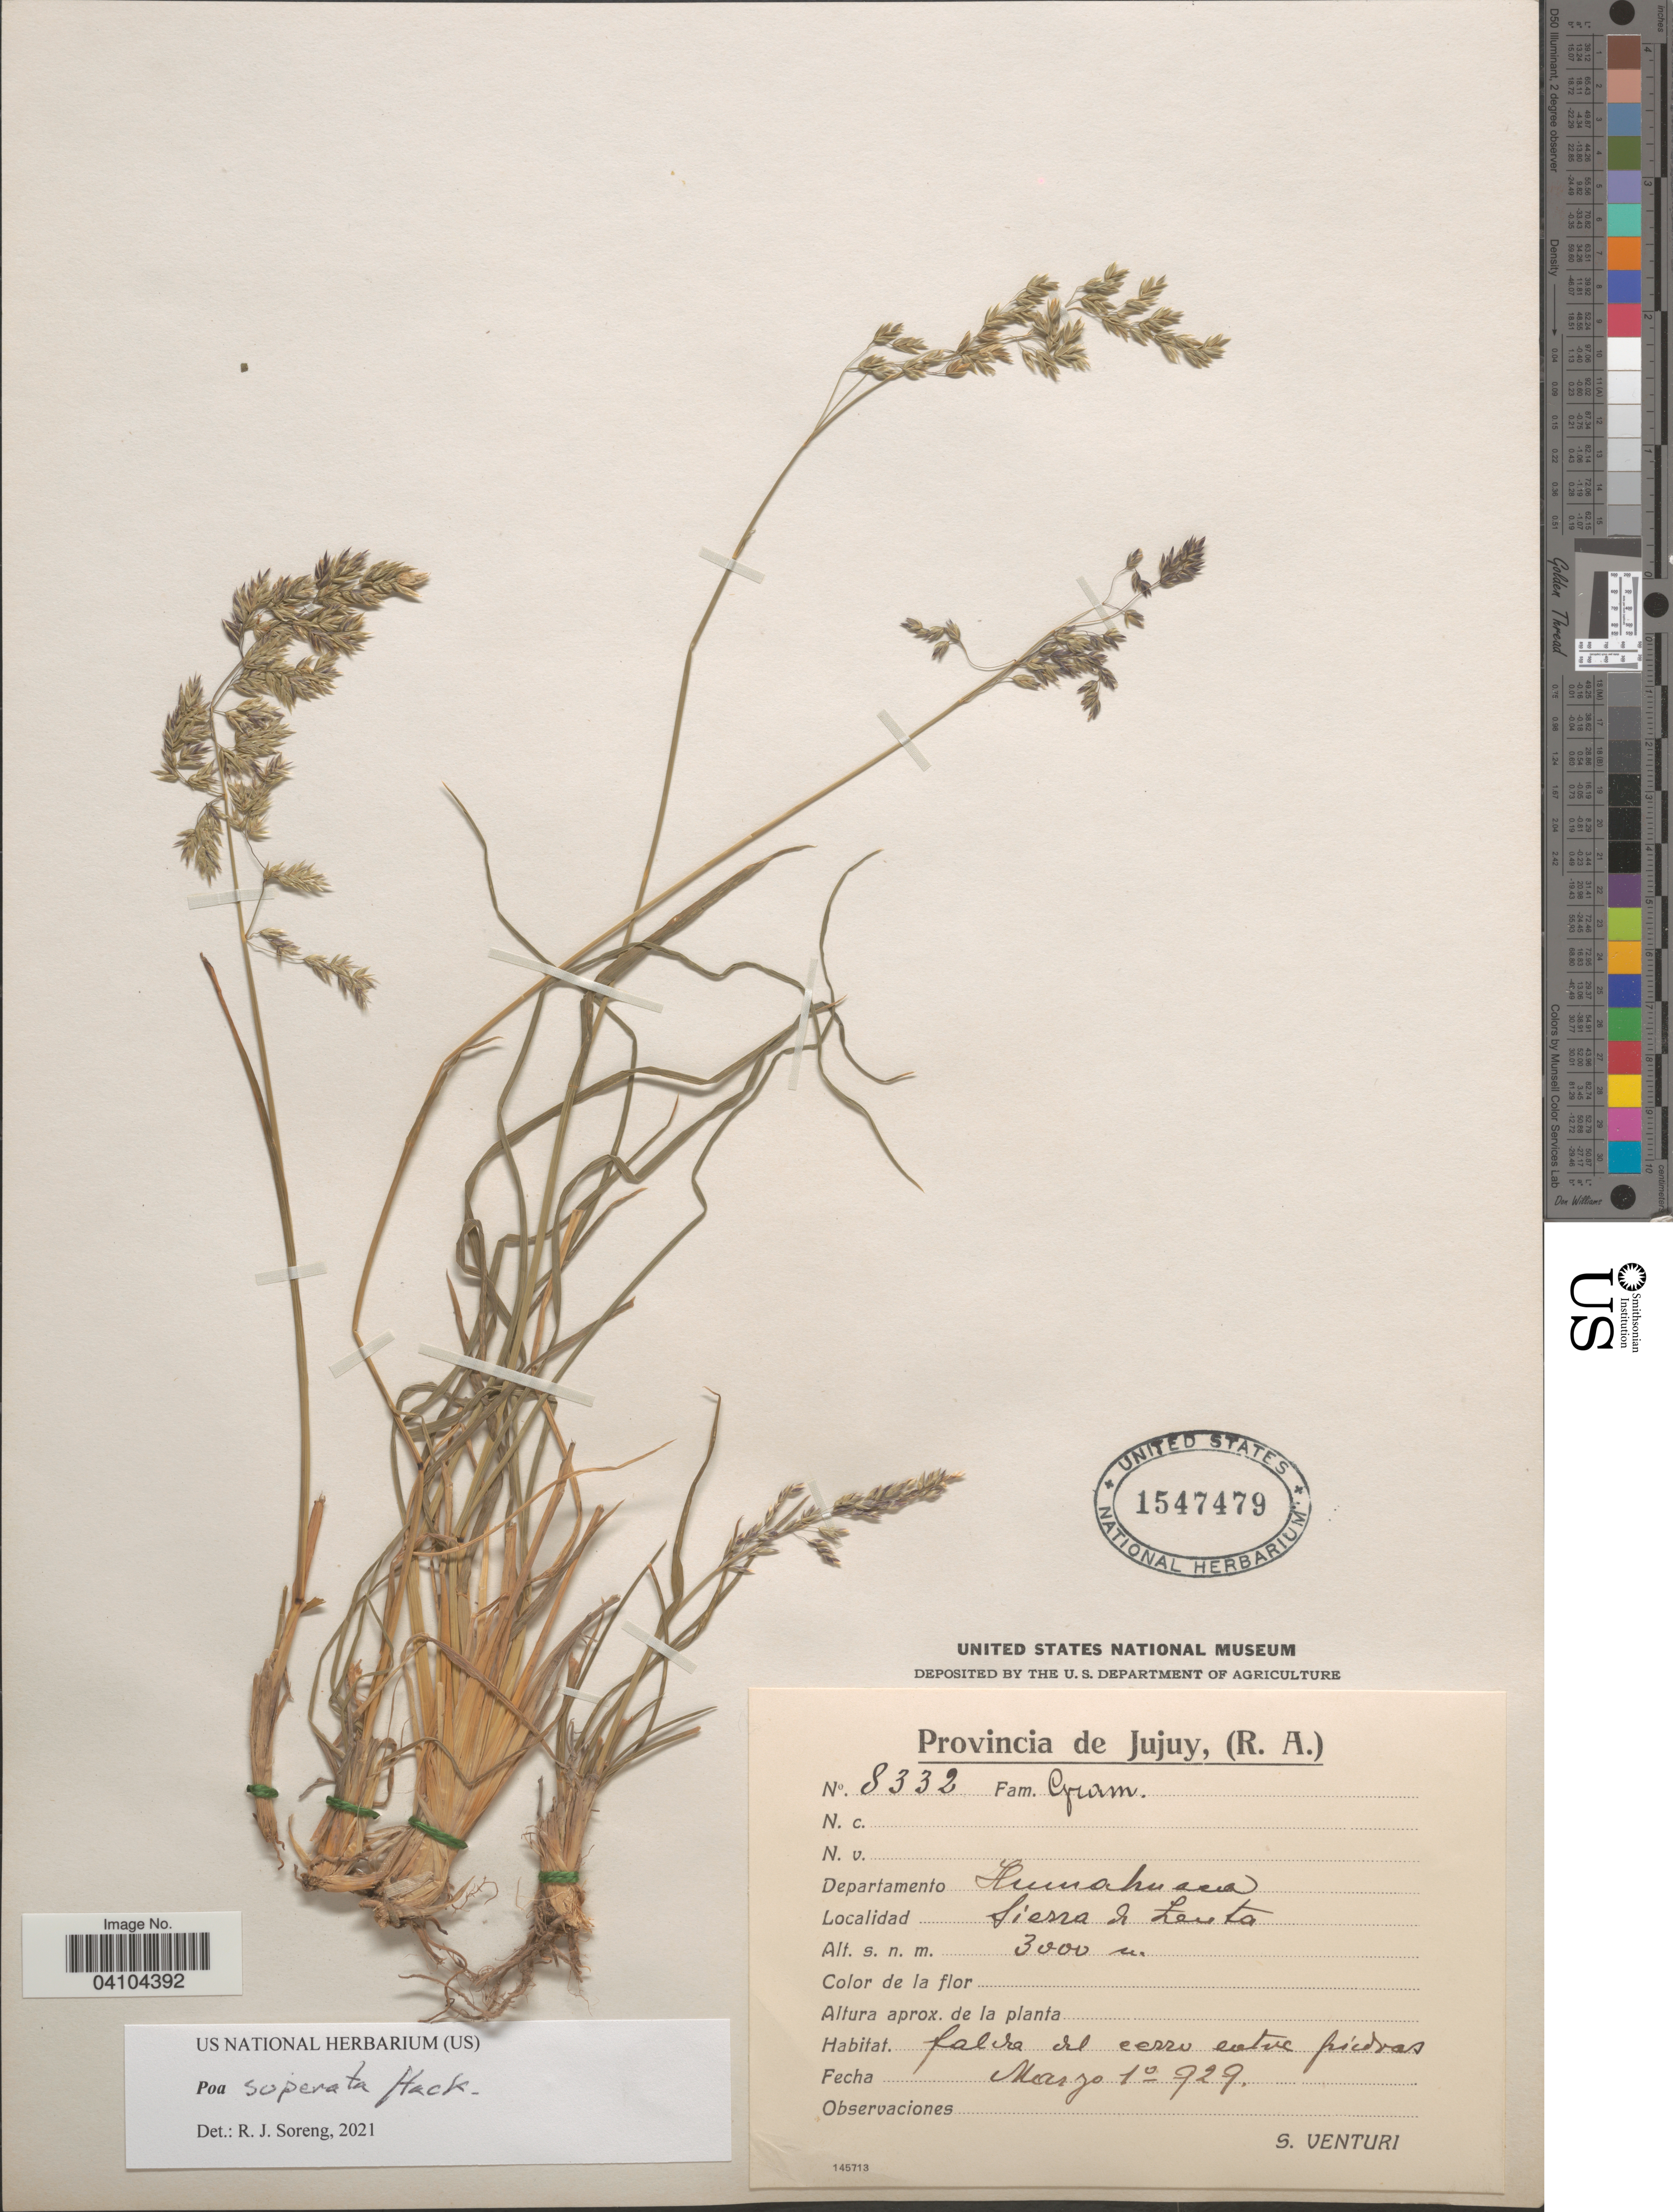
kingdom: Plantae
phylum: Tracheophyta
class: Liliopsida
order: Poales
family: Poaceae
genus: Poa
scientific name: Poa superata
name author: Hack.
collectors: S. Venturi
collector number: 8332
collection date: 1929-03-01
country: Argentina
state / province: Jujuy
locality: (R. A.). Departamento Humahuaca. Sierra de Zenta.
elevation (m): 3000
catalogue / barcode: US 1547479